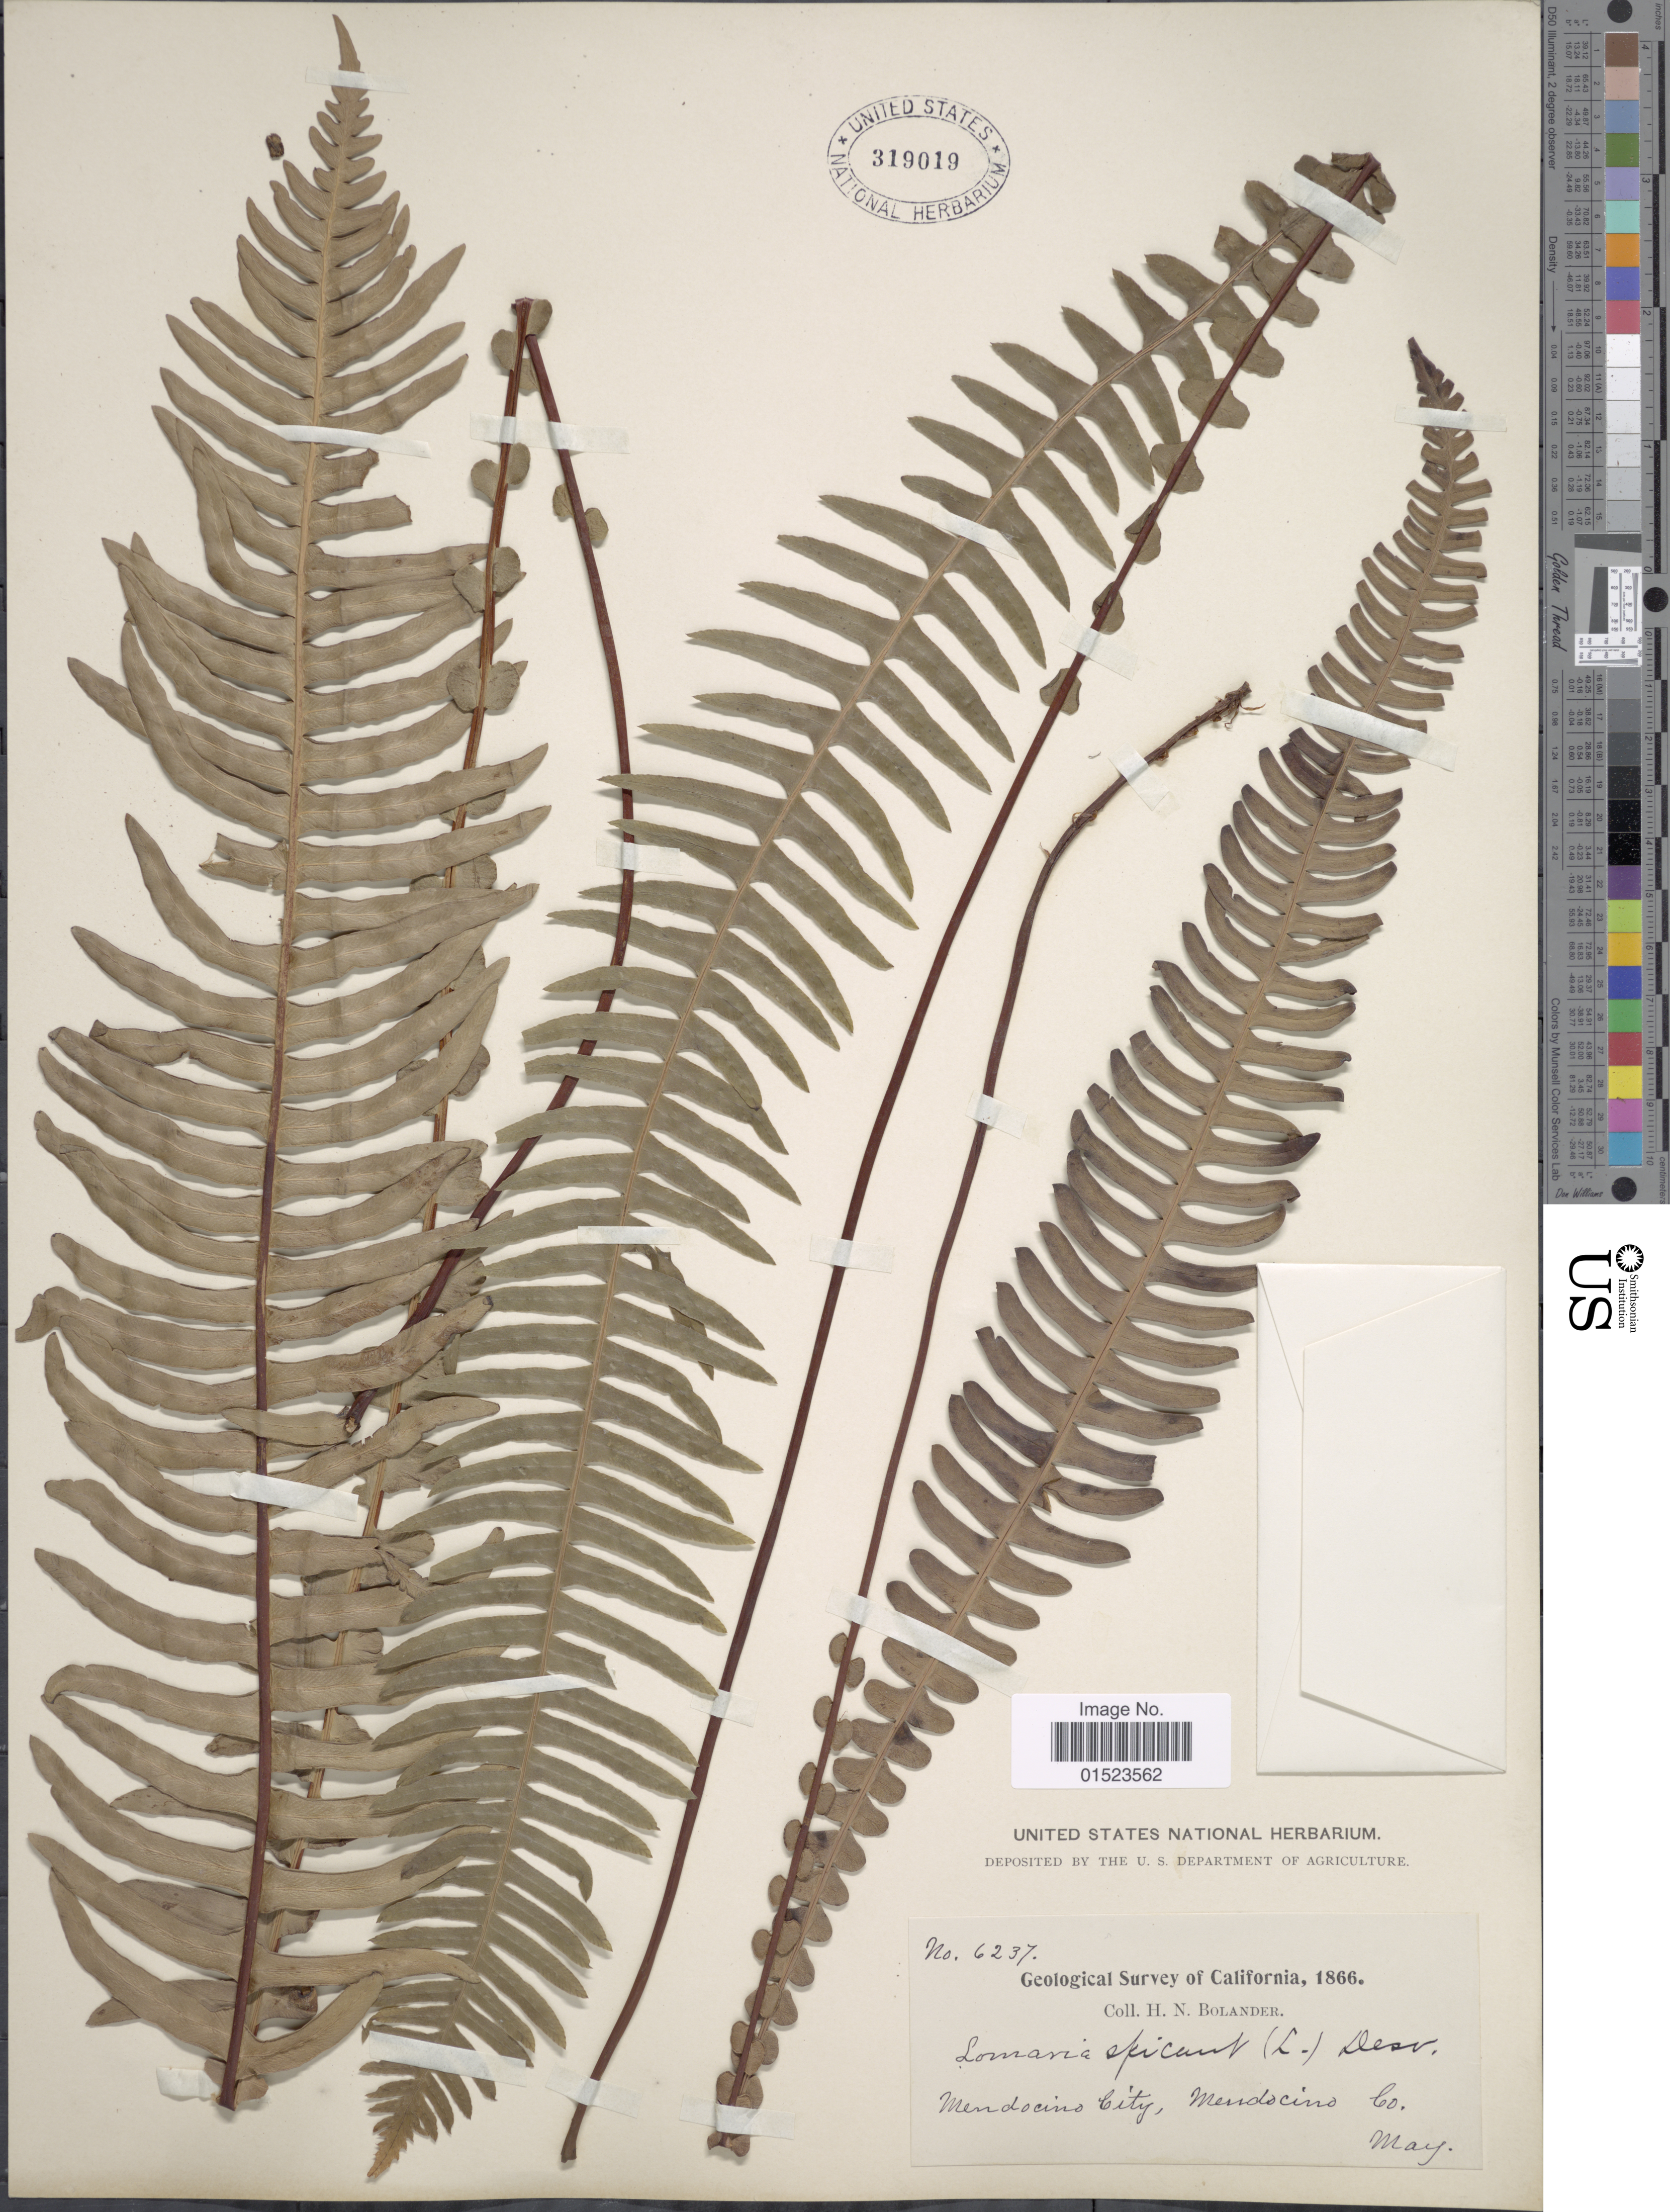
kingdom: Plantae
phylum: Tracheophyta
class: Polypodiopsida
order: Polypodiales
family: Blechnaceae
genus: Blechnum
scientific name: Blechnum spicant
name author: (L.) Sm.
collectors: H. Bolander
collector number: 6237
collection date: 1866-05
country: United States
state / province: California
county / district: Mendocino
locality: Mendocino City, Mendocino Co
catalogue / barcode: US 319019